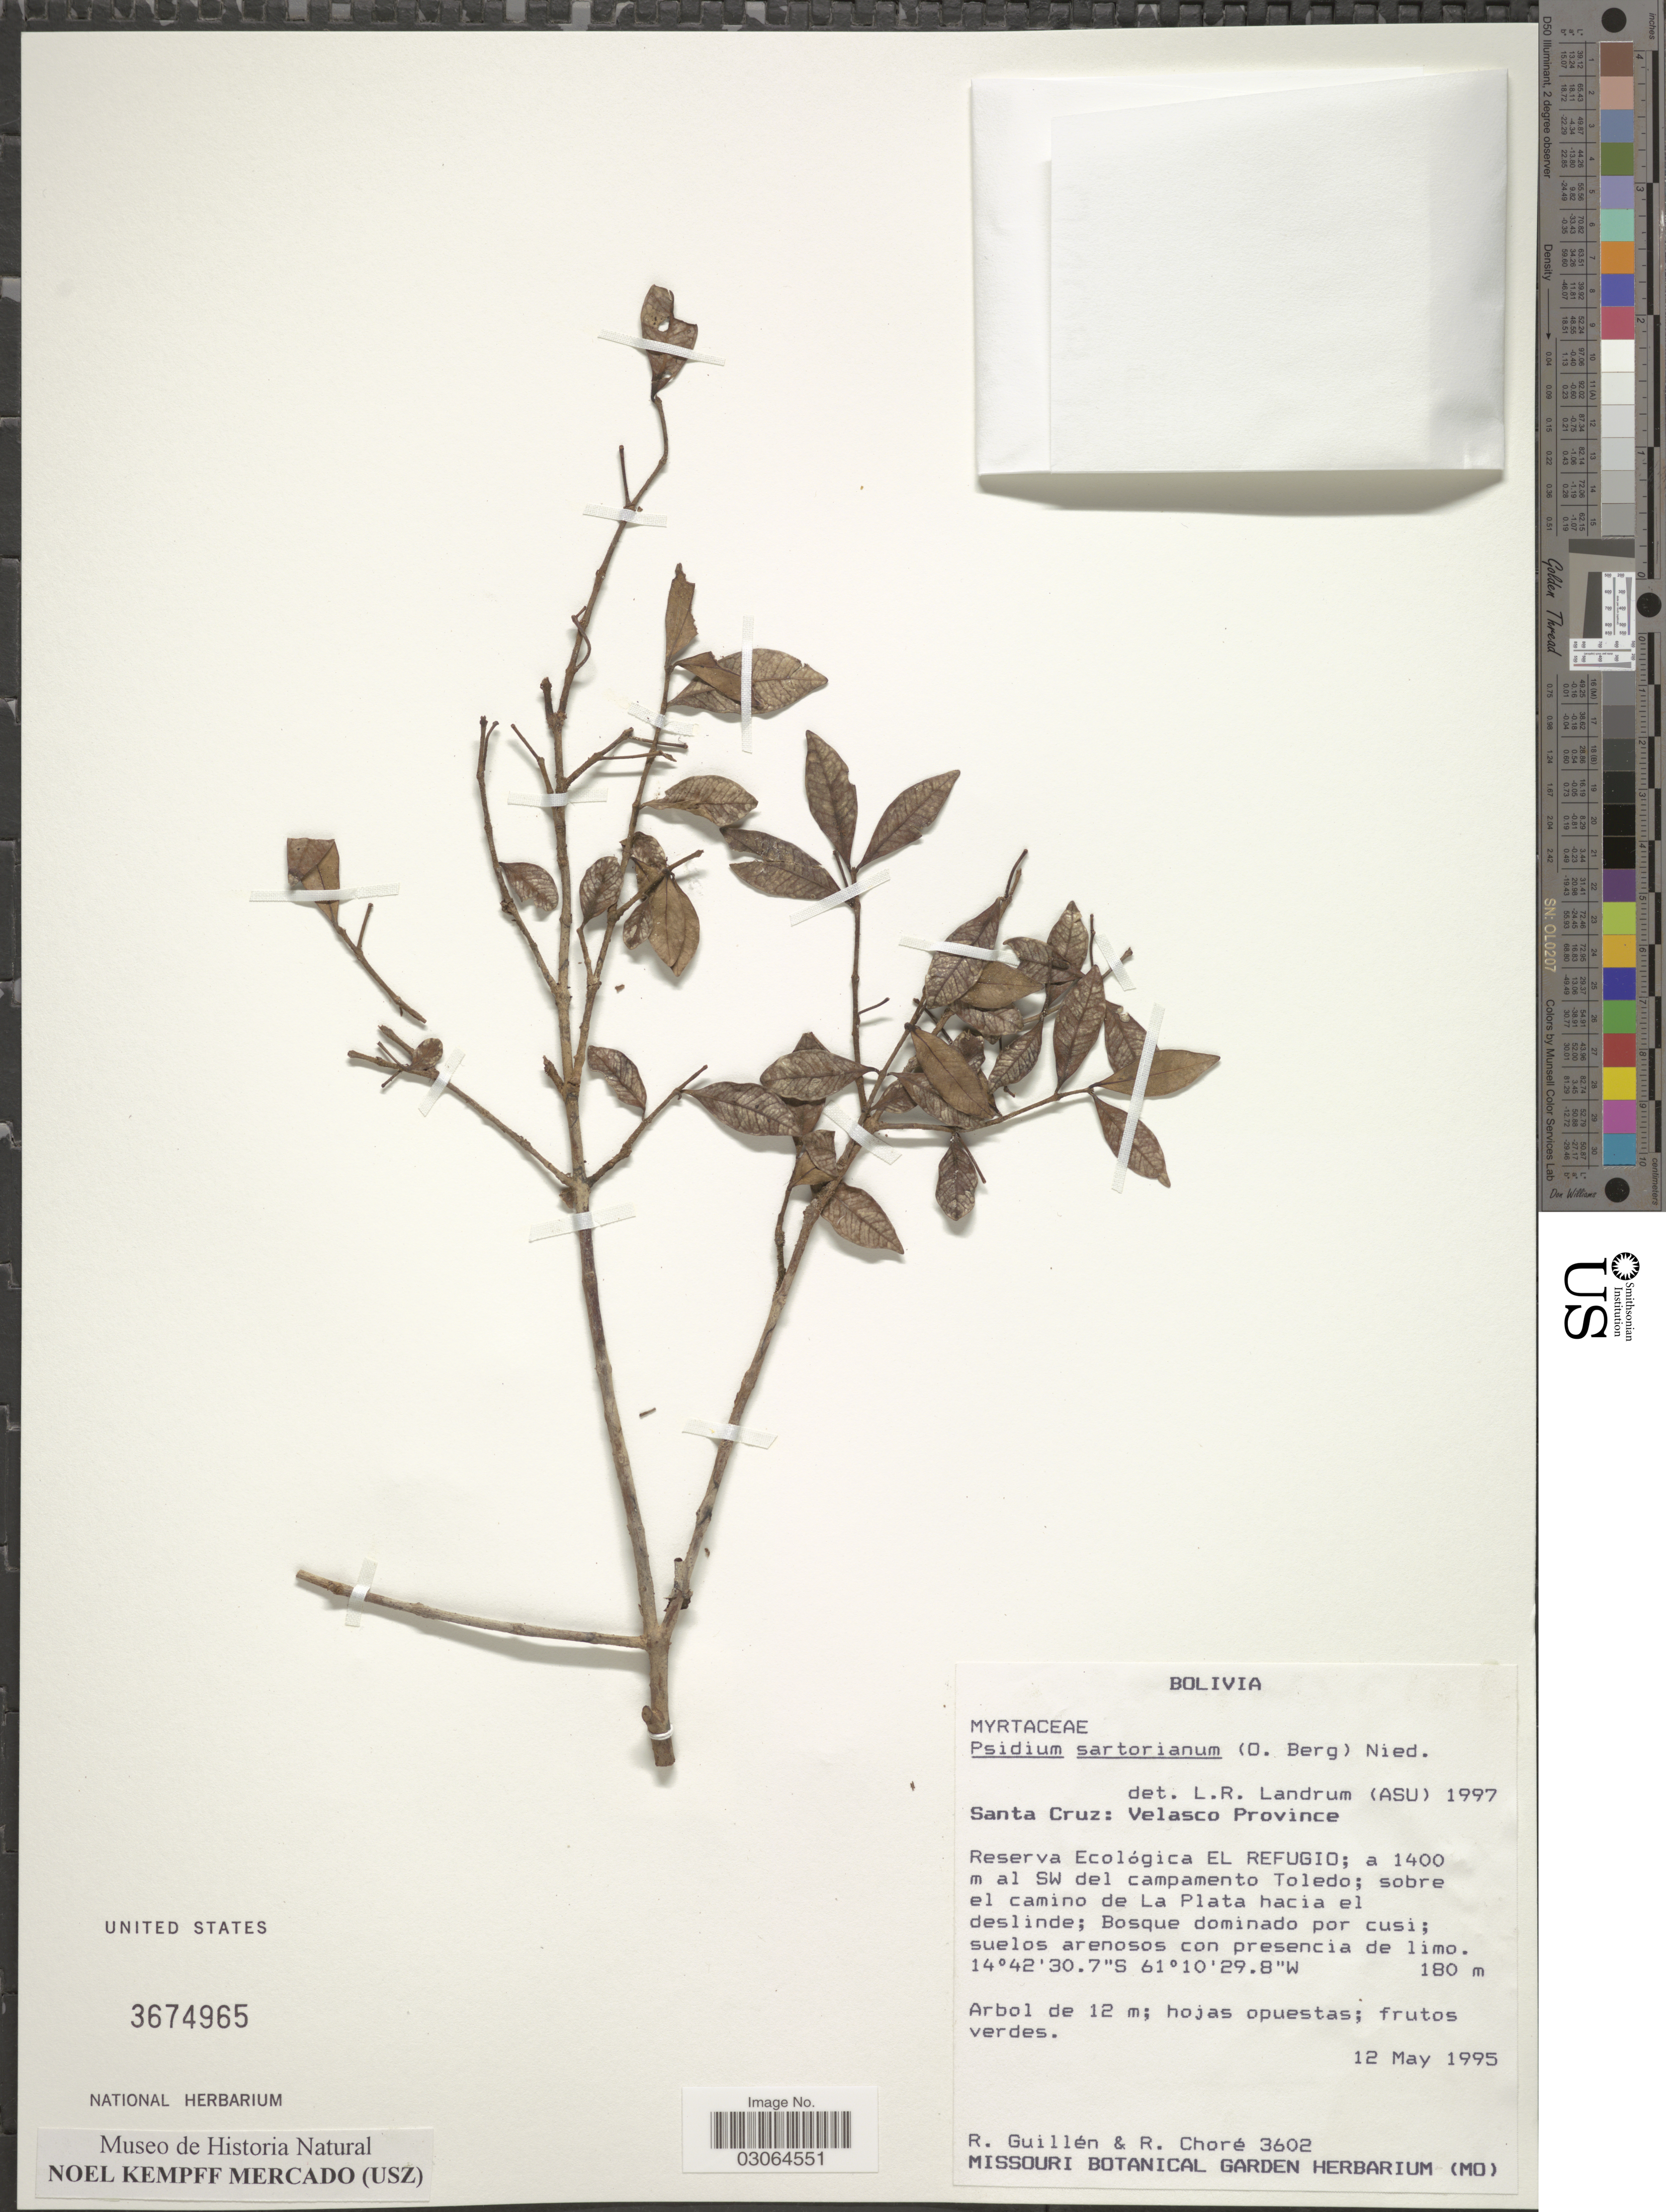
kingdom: Plantae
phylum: Tracheophyta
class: Magnoliopsida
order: Myrtales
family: Myrtaceae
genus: Psidium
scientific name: Psidium sartorianum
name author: (O. Berg) Nied.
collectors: R. Guillen & R. Choré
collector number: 3602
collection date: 1995-05-12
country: Bolivia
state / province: Santa Cruz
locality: Velasco Province, Reserva Ecológica El Refugio; a 1400 m al SW del campamento Toledo; sobre el camino de La Plata hacia el deslinde.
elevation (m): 180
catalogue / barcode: US 3674965